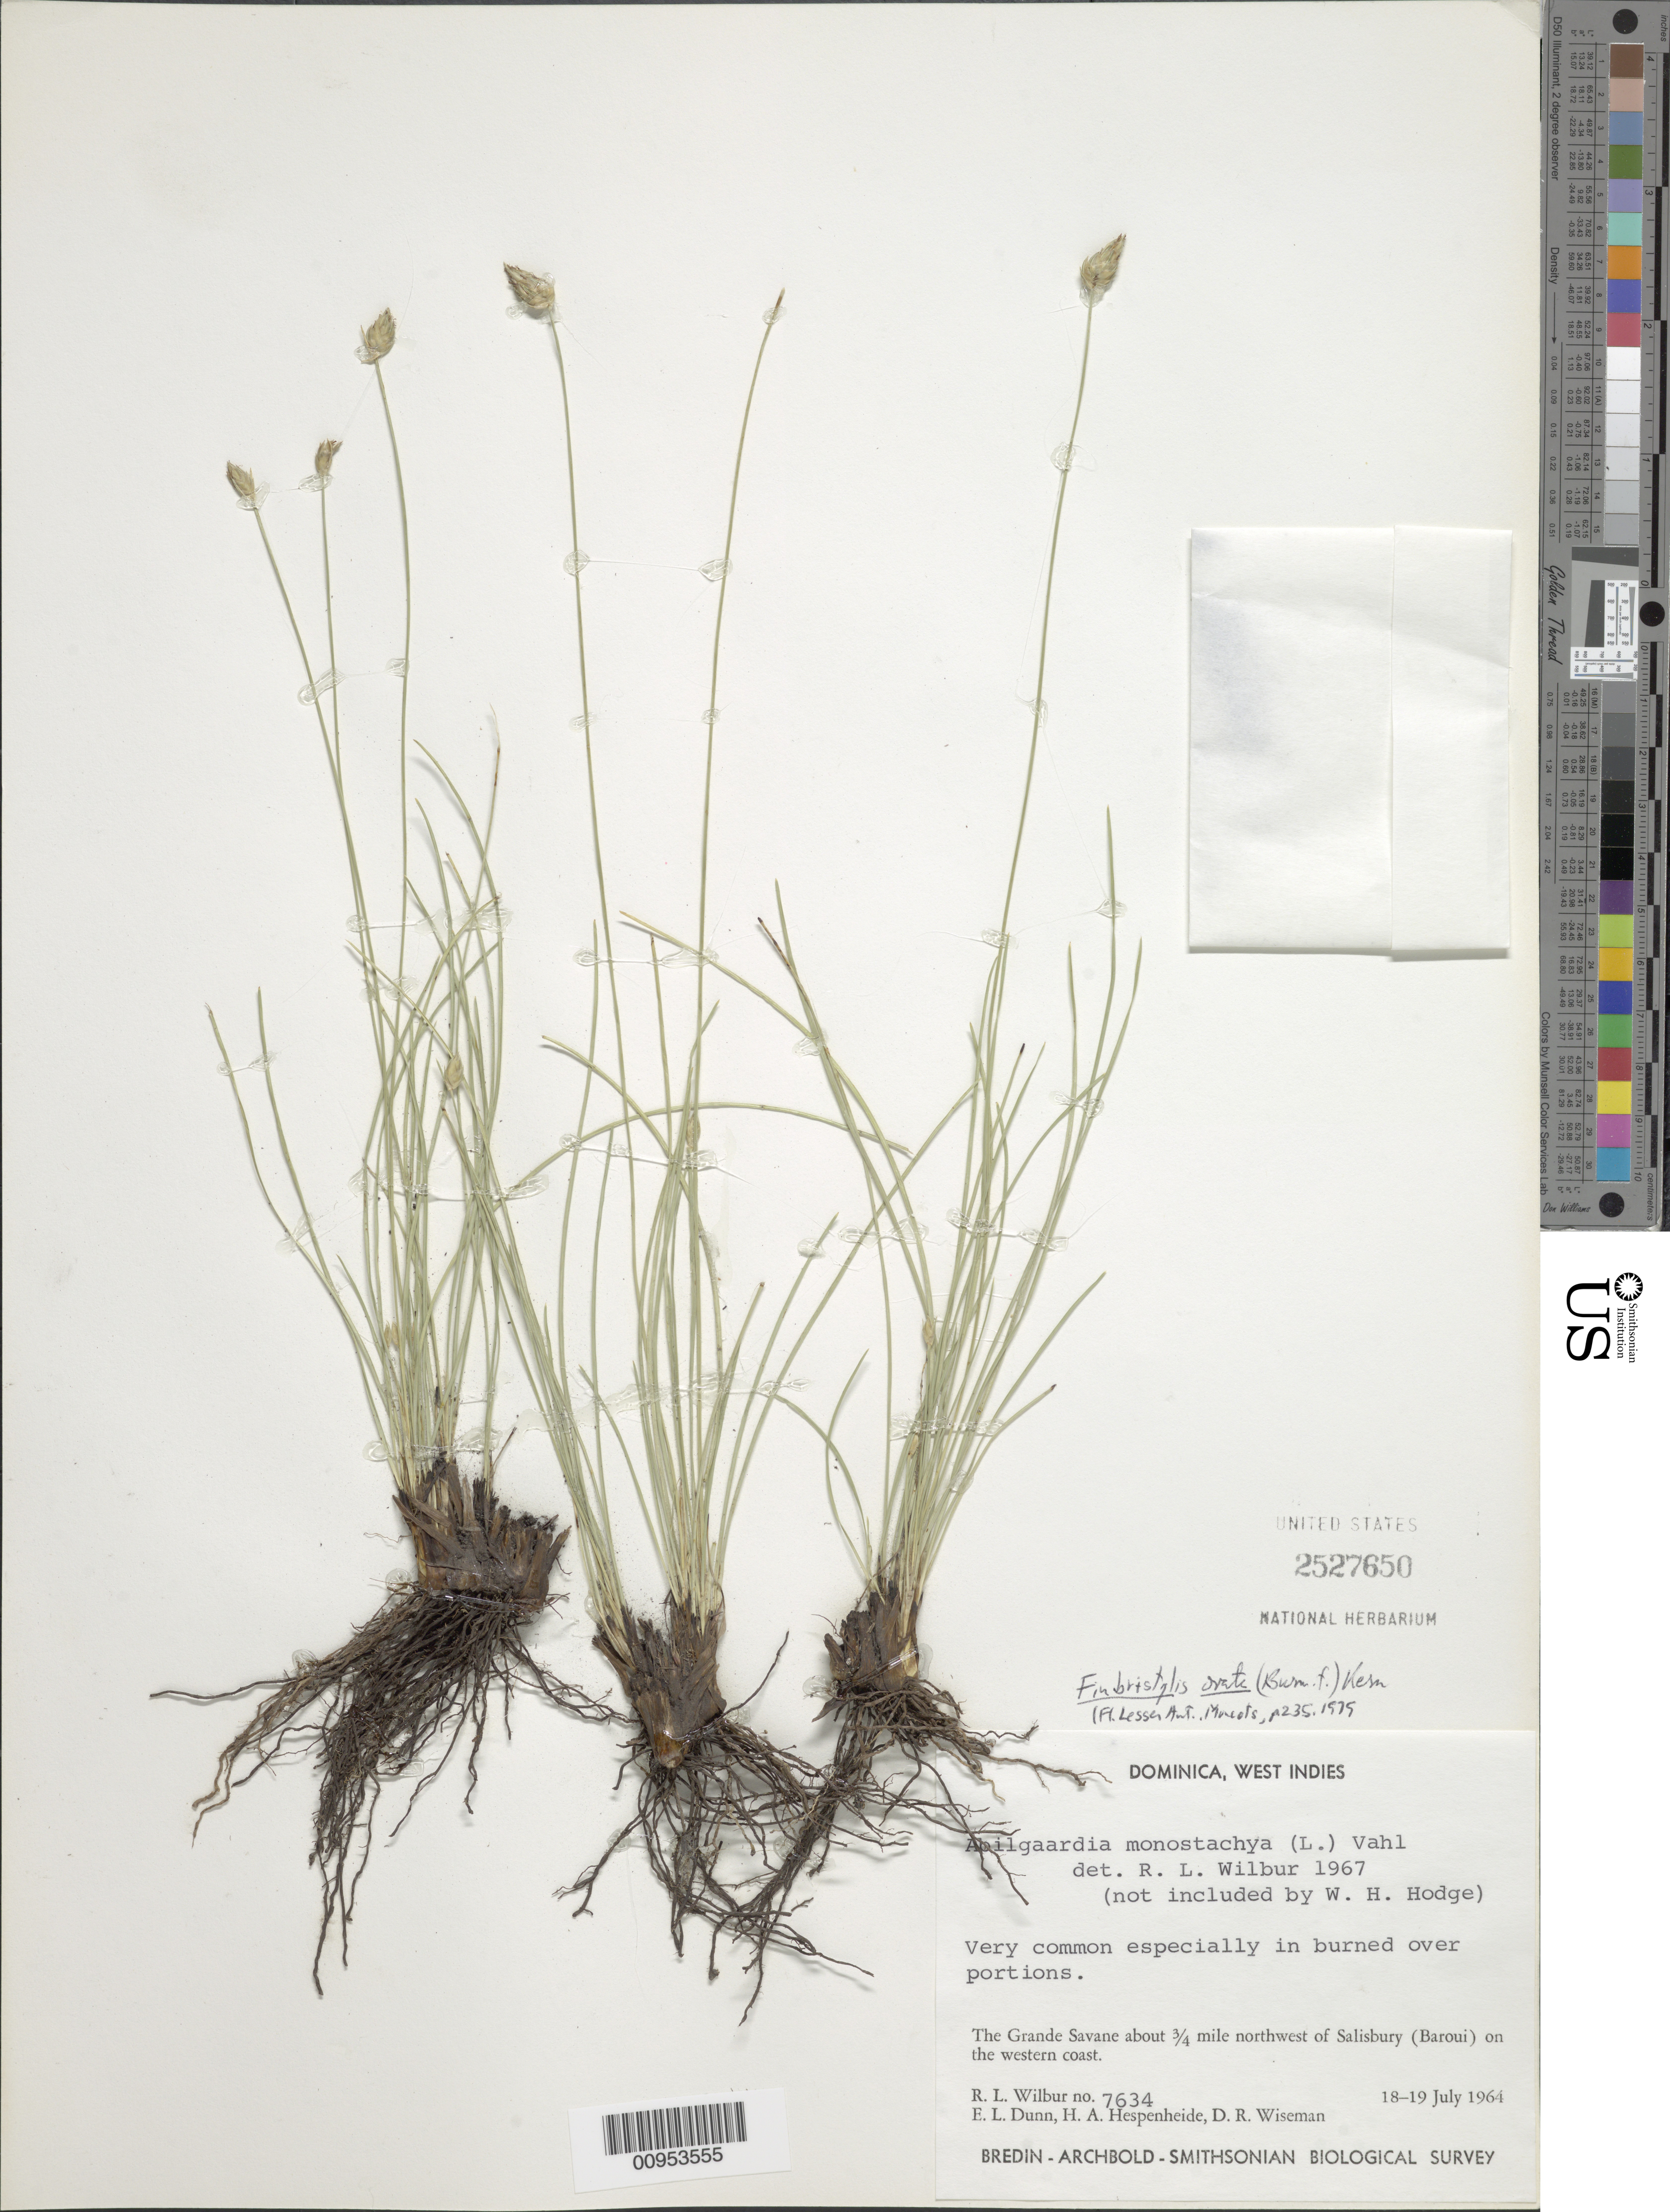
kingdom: Plantae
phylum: Tracheophyta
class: Liliopsida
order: Poales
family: Cyperaceae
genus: Abildgaardia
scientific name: Abildgaardia ovata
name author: (Burm. f.) Kral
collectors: R. L. Wilbur, E. Dunn, H. A. Hespenheide & D. R. Wiseman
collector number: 7634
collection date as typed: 18 Jul 1964 to 19 Jul 1964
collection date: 1964-07-18/1964-07-19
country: Dominica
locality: The Grand Savane about 3/4 mile northwest of Salisbury (Baroui) on the western coast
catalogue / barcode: US 2527650